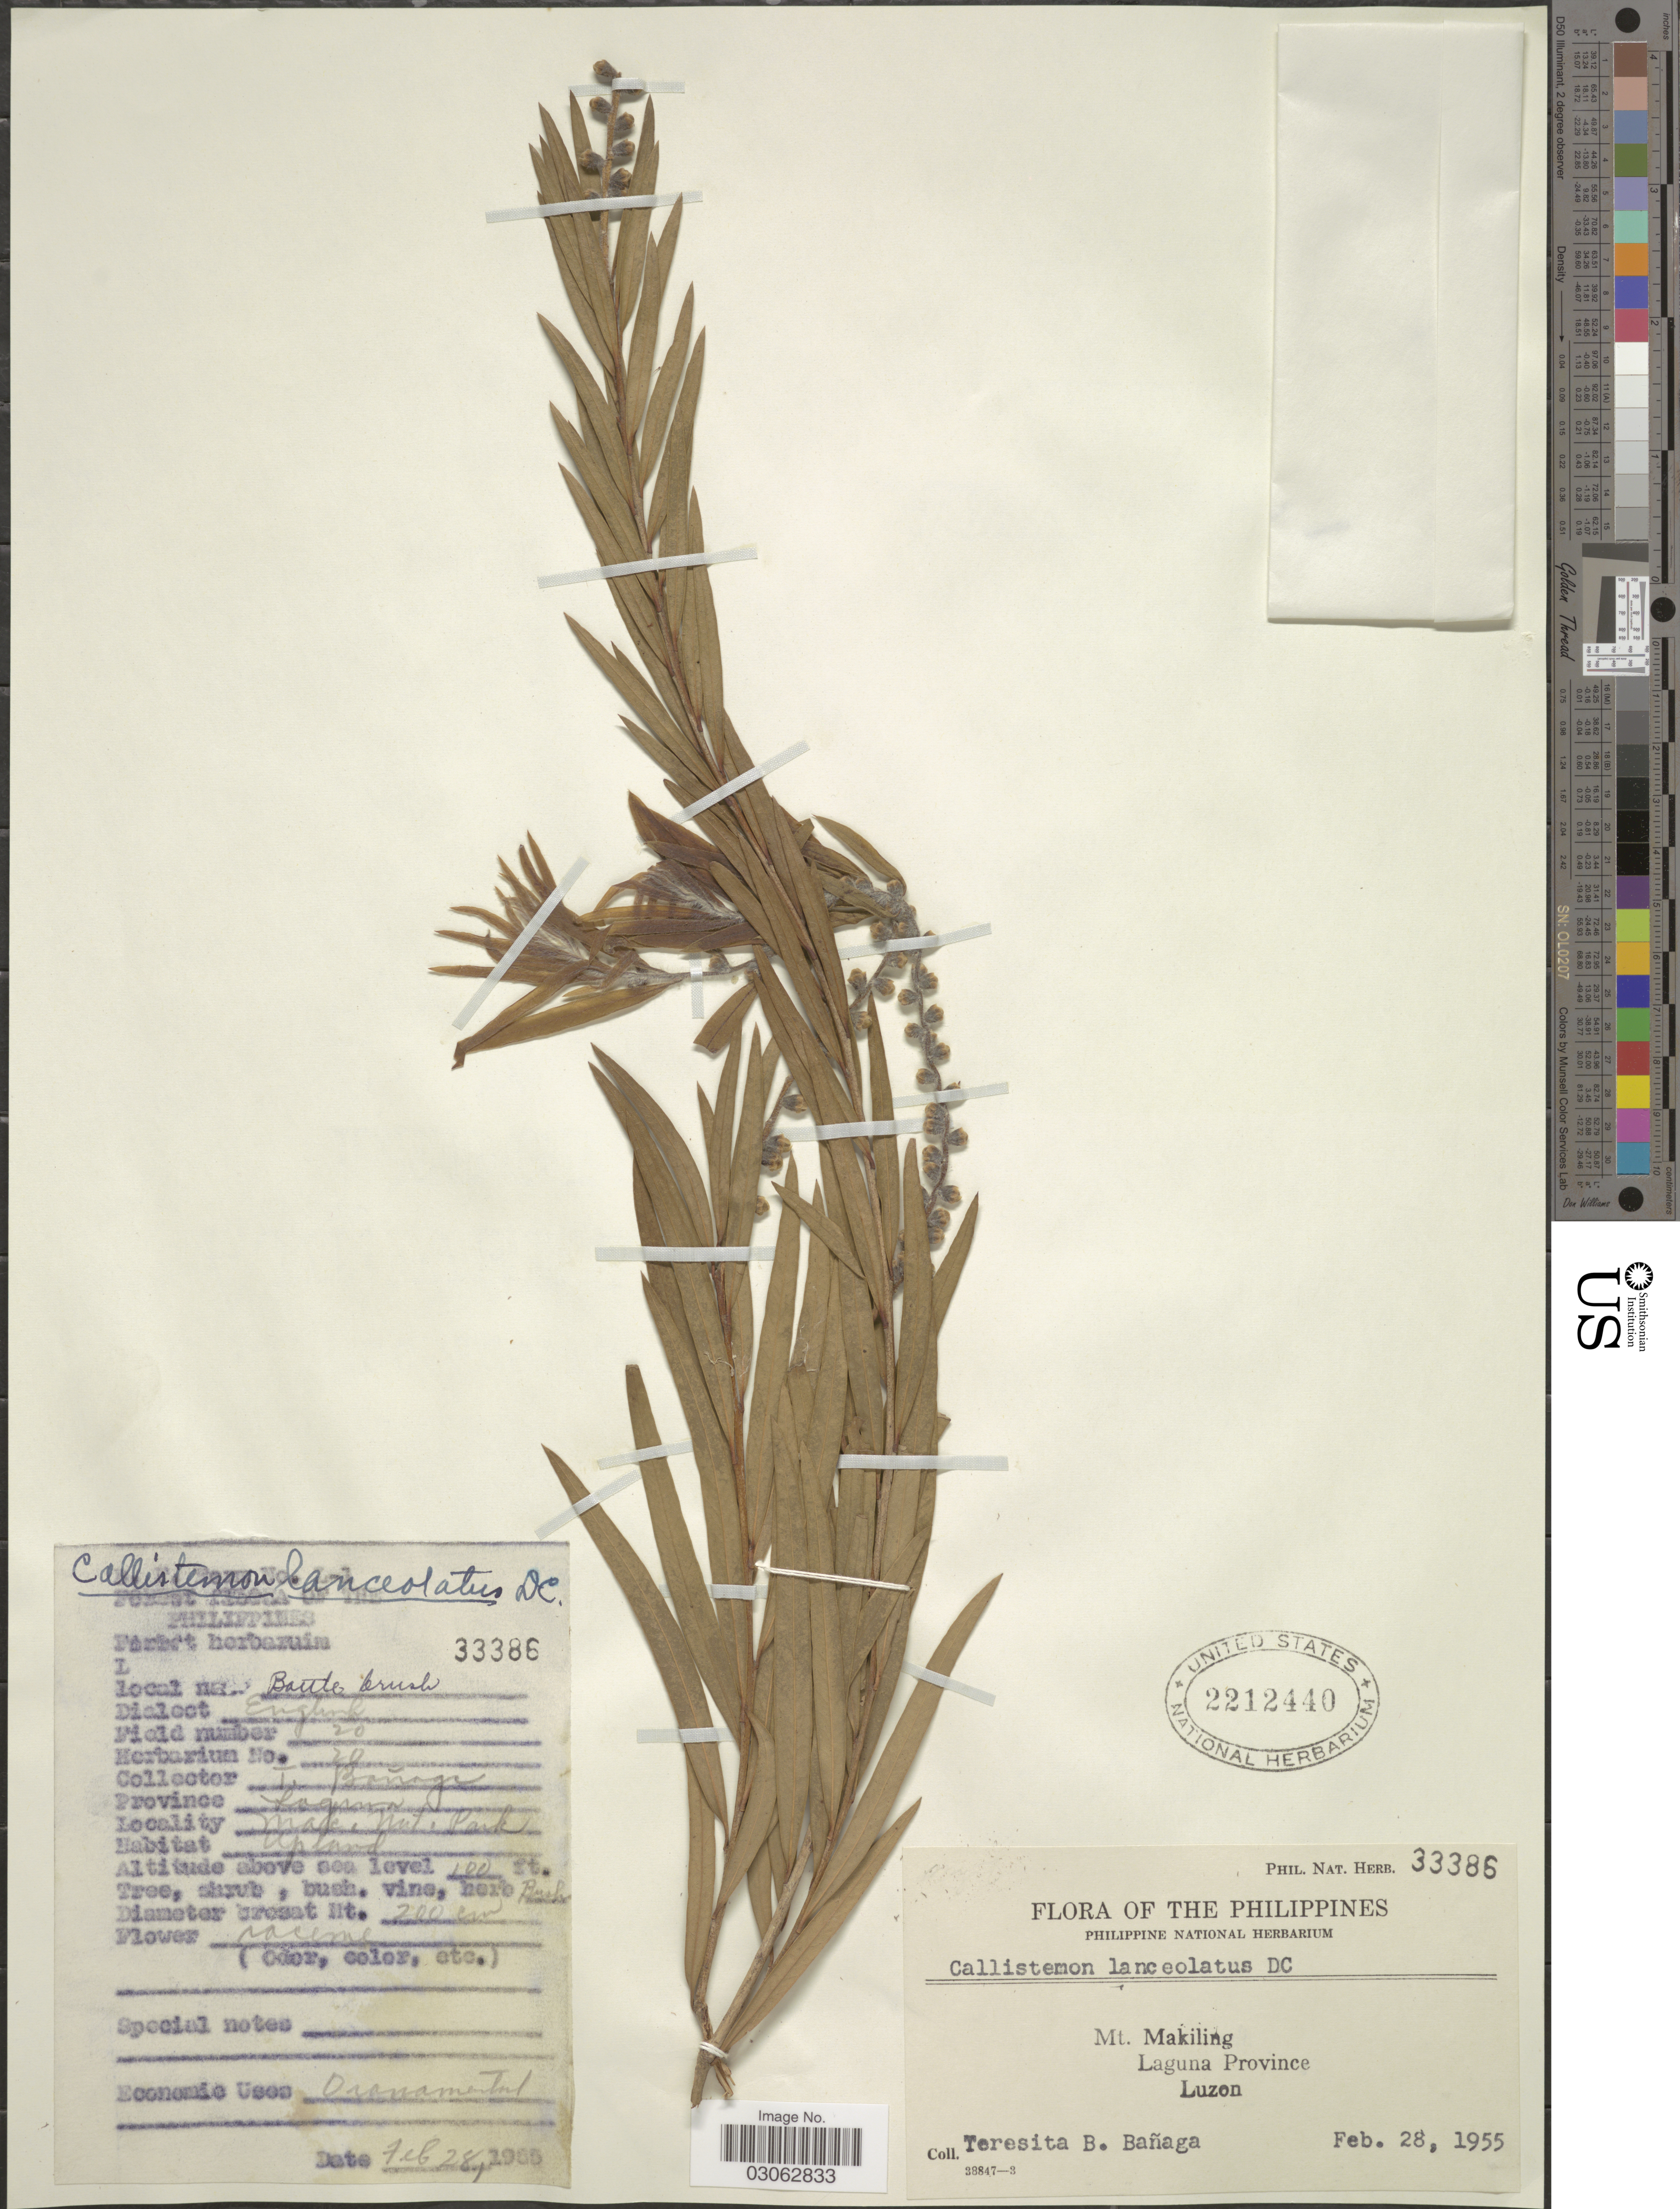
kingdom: Plantae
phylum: Tracheophyta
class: Magnoliopsida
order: Myrtales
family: Myrtaceae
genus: Callistemon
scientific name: Callistemon lanceolatus Colvill ex Sweet, nom. superfl.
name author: Colvill ex Sweet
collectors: T. Banaga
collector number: Phil. Nat. Herb. 33386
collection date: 1955-02-28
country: Philippines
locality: Mt. Makiling. Laguna Province. Luzon. Ma [illegible text] Nat. Park.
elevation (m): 30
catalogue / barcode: US 2212440